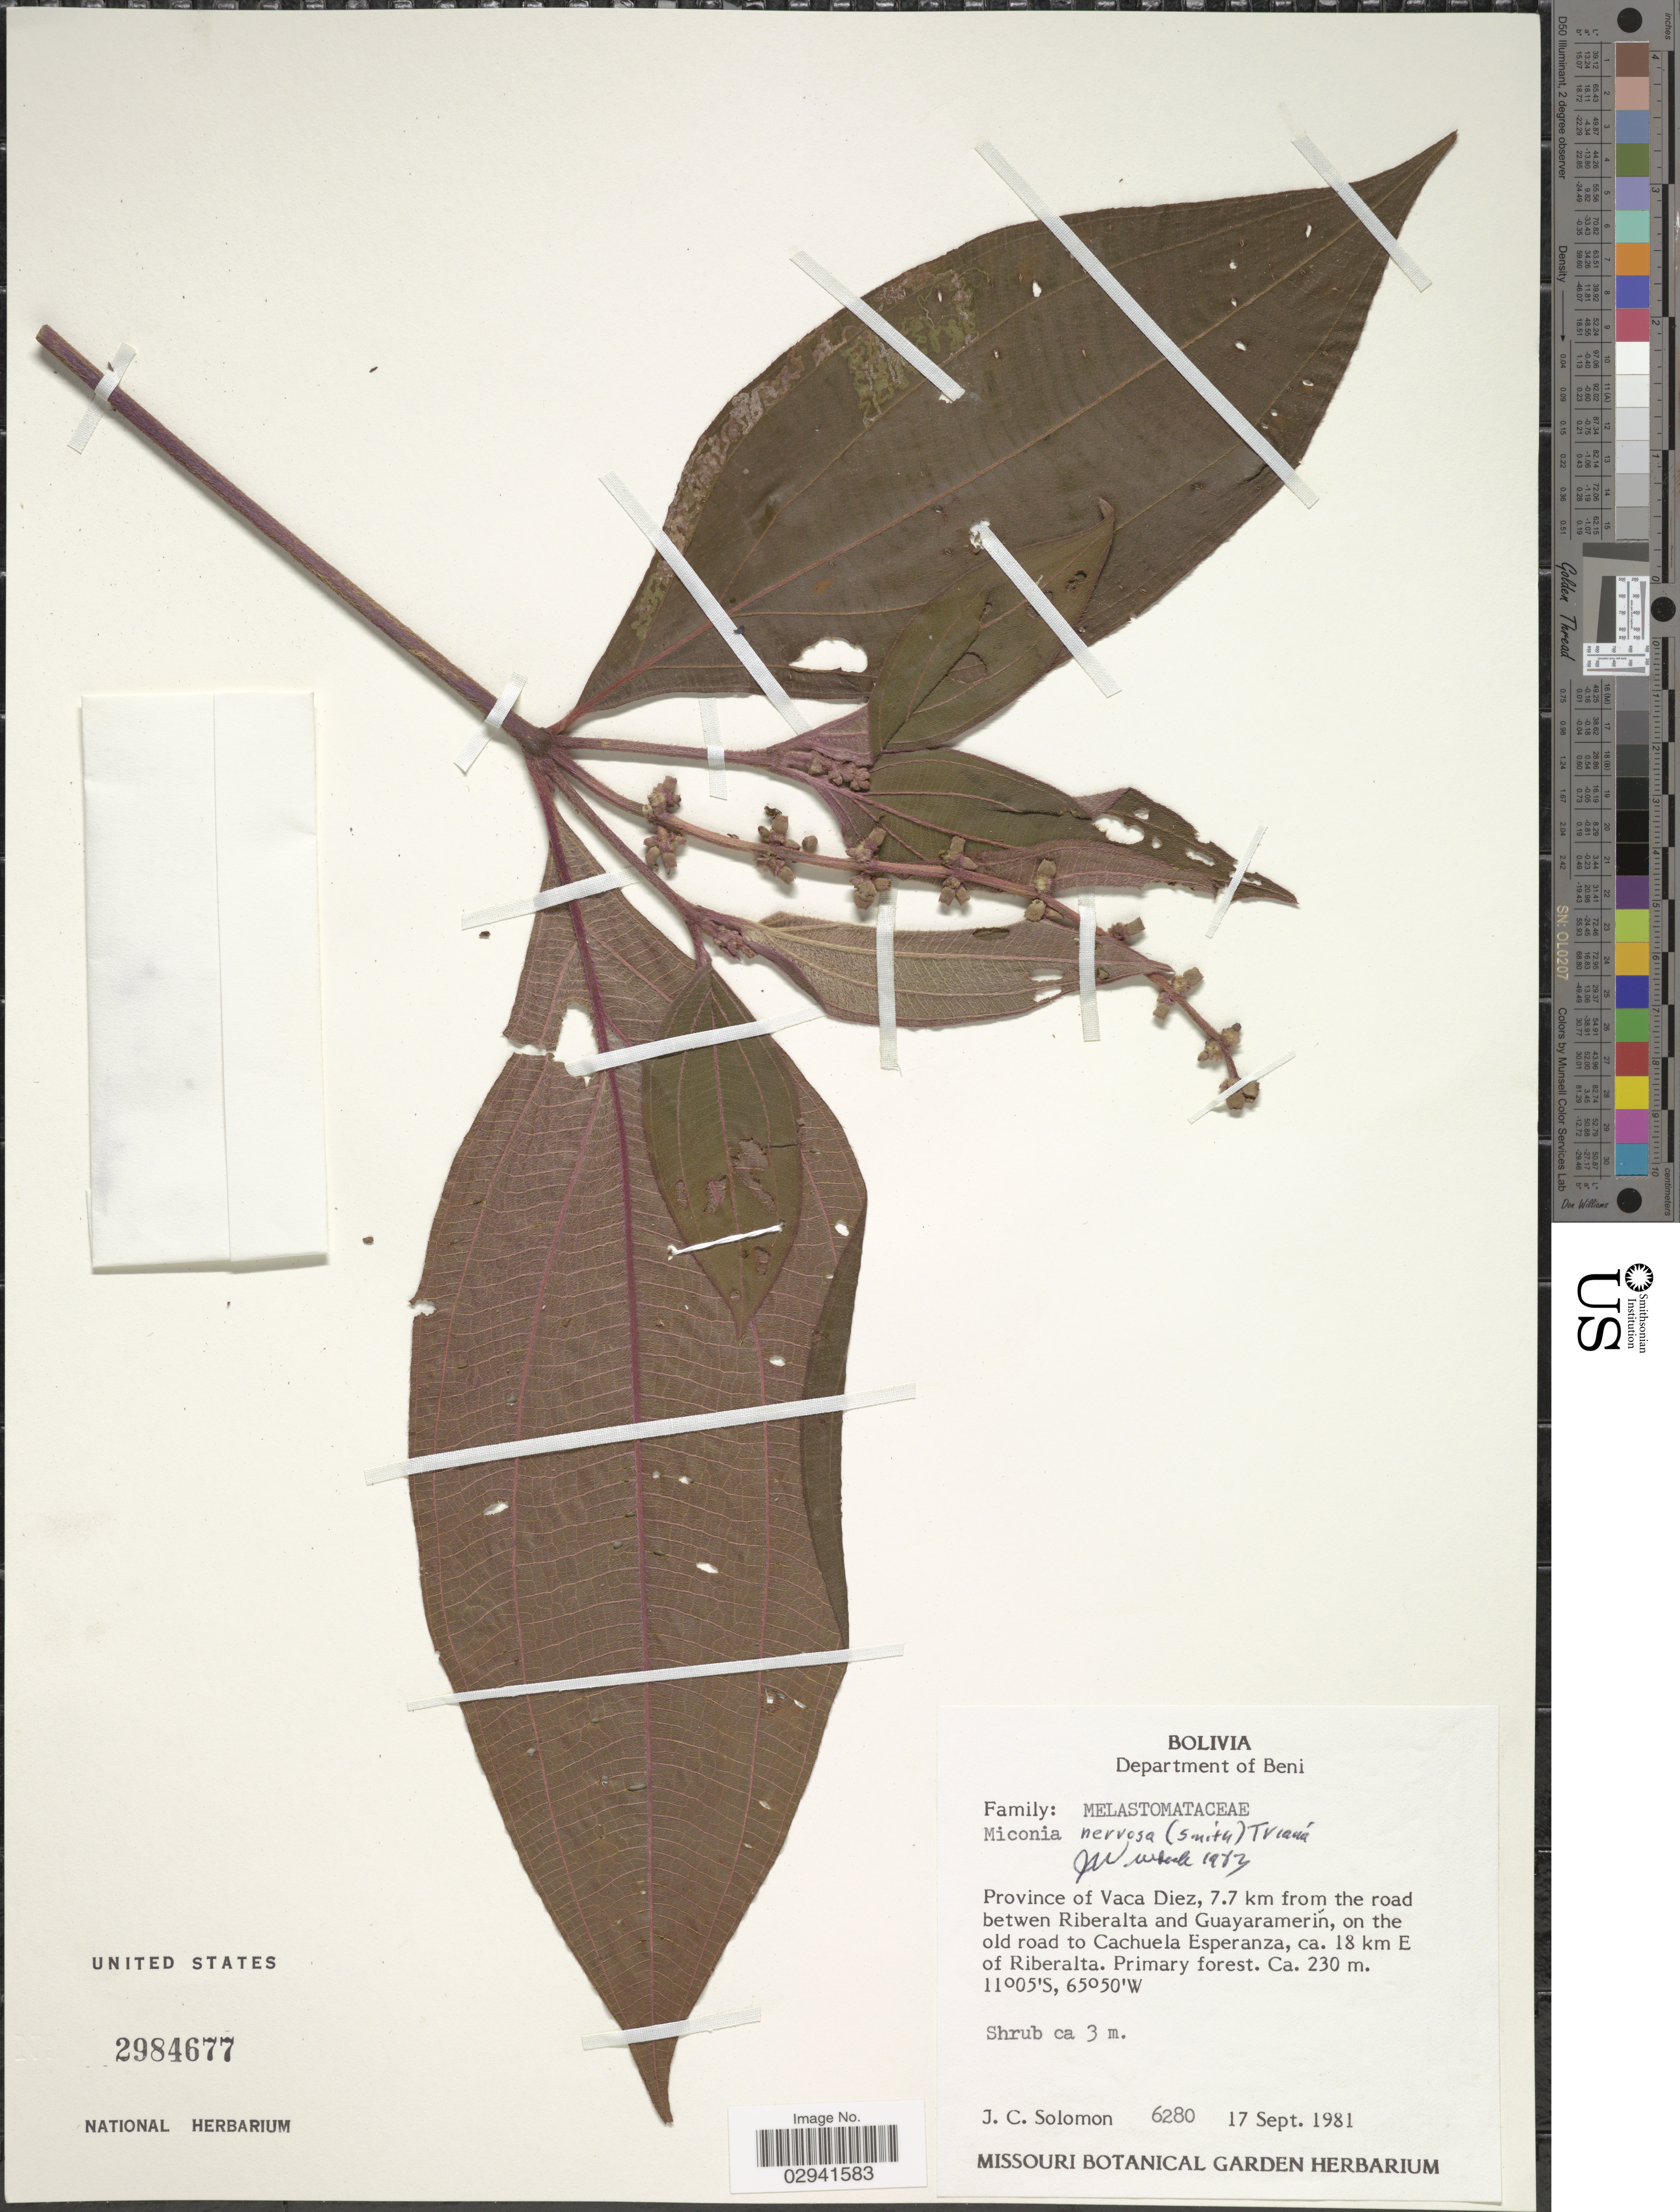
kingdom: Plantae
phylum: Tracheophyta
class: Magnoliopsida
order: Myrtales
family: Melastomataceae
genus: Miconia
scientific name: Miconia nervosa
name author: (Sm.) Triana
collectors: J. C. Solomon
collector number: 6280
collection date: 1981-09-17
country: Bolivia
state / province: Beni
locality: Department of Beni. Province of Vaca Diez, 7.7 km from the road between Riberalta and Guayaramerín, on the old road to Cachuela Esperanza, ca. 18 km E of Riberalta.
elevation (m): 230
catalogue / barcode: US 2984677